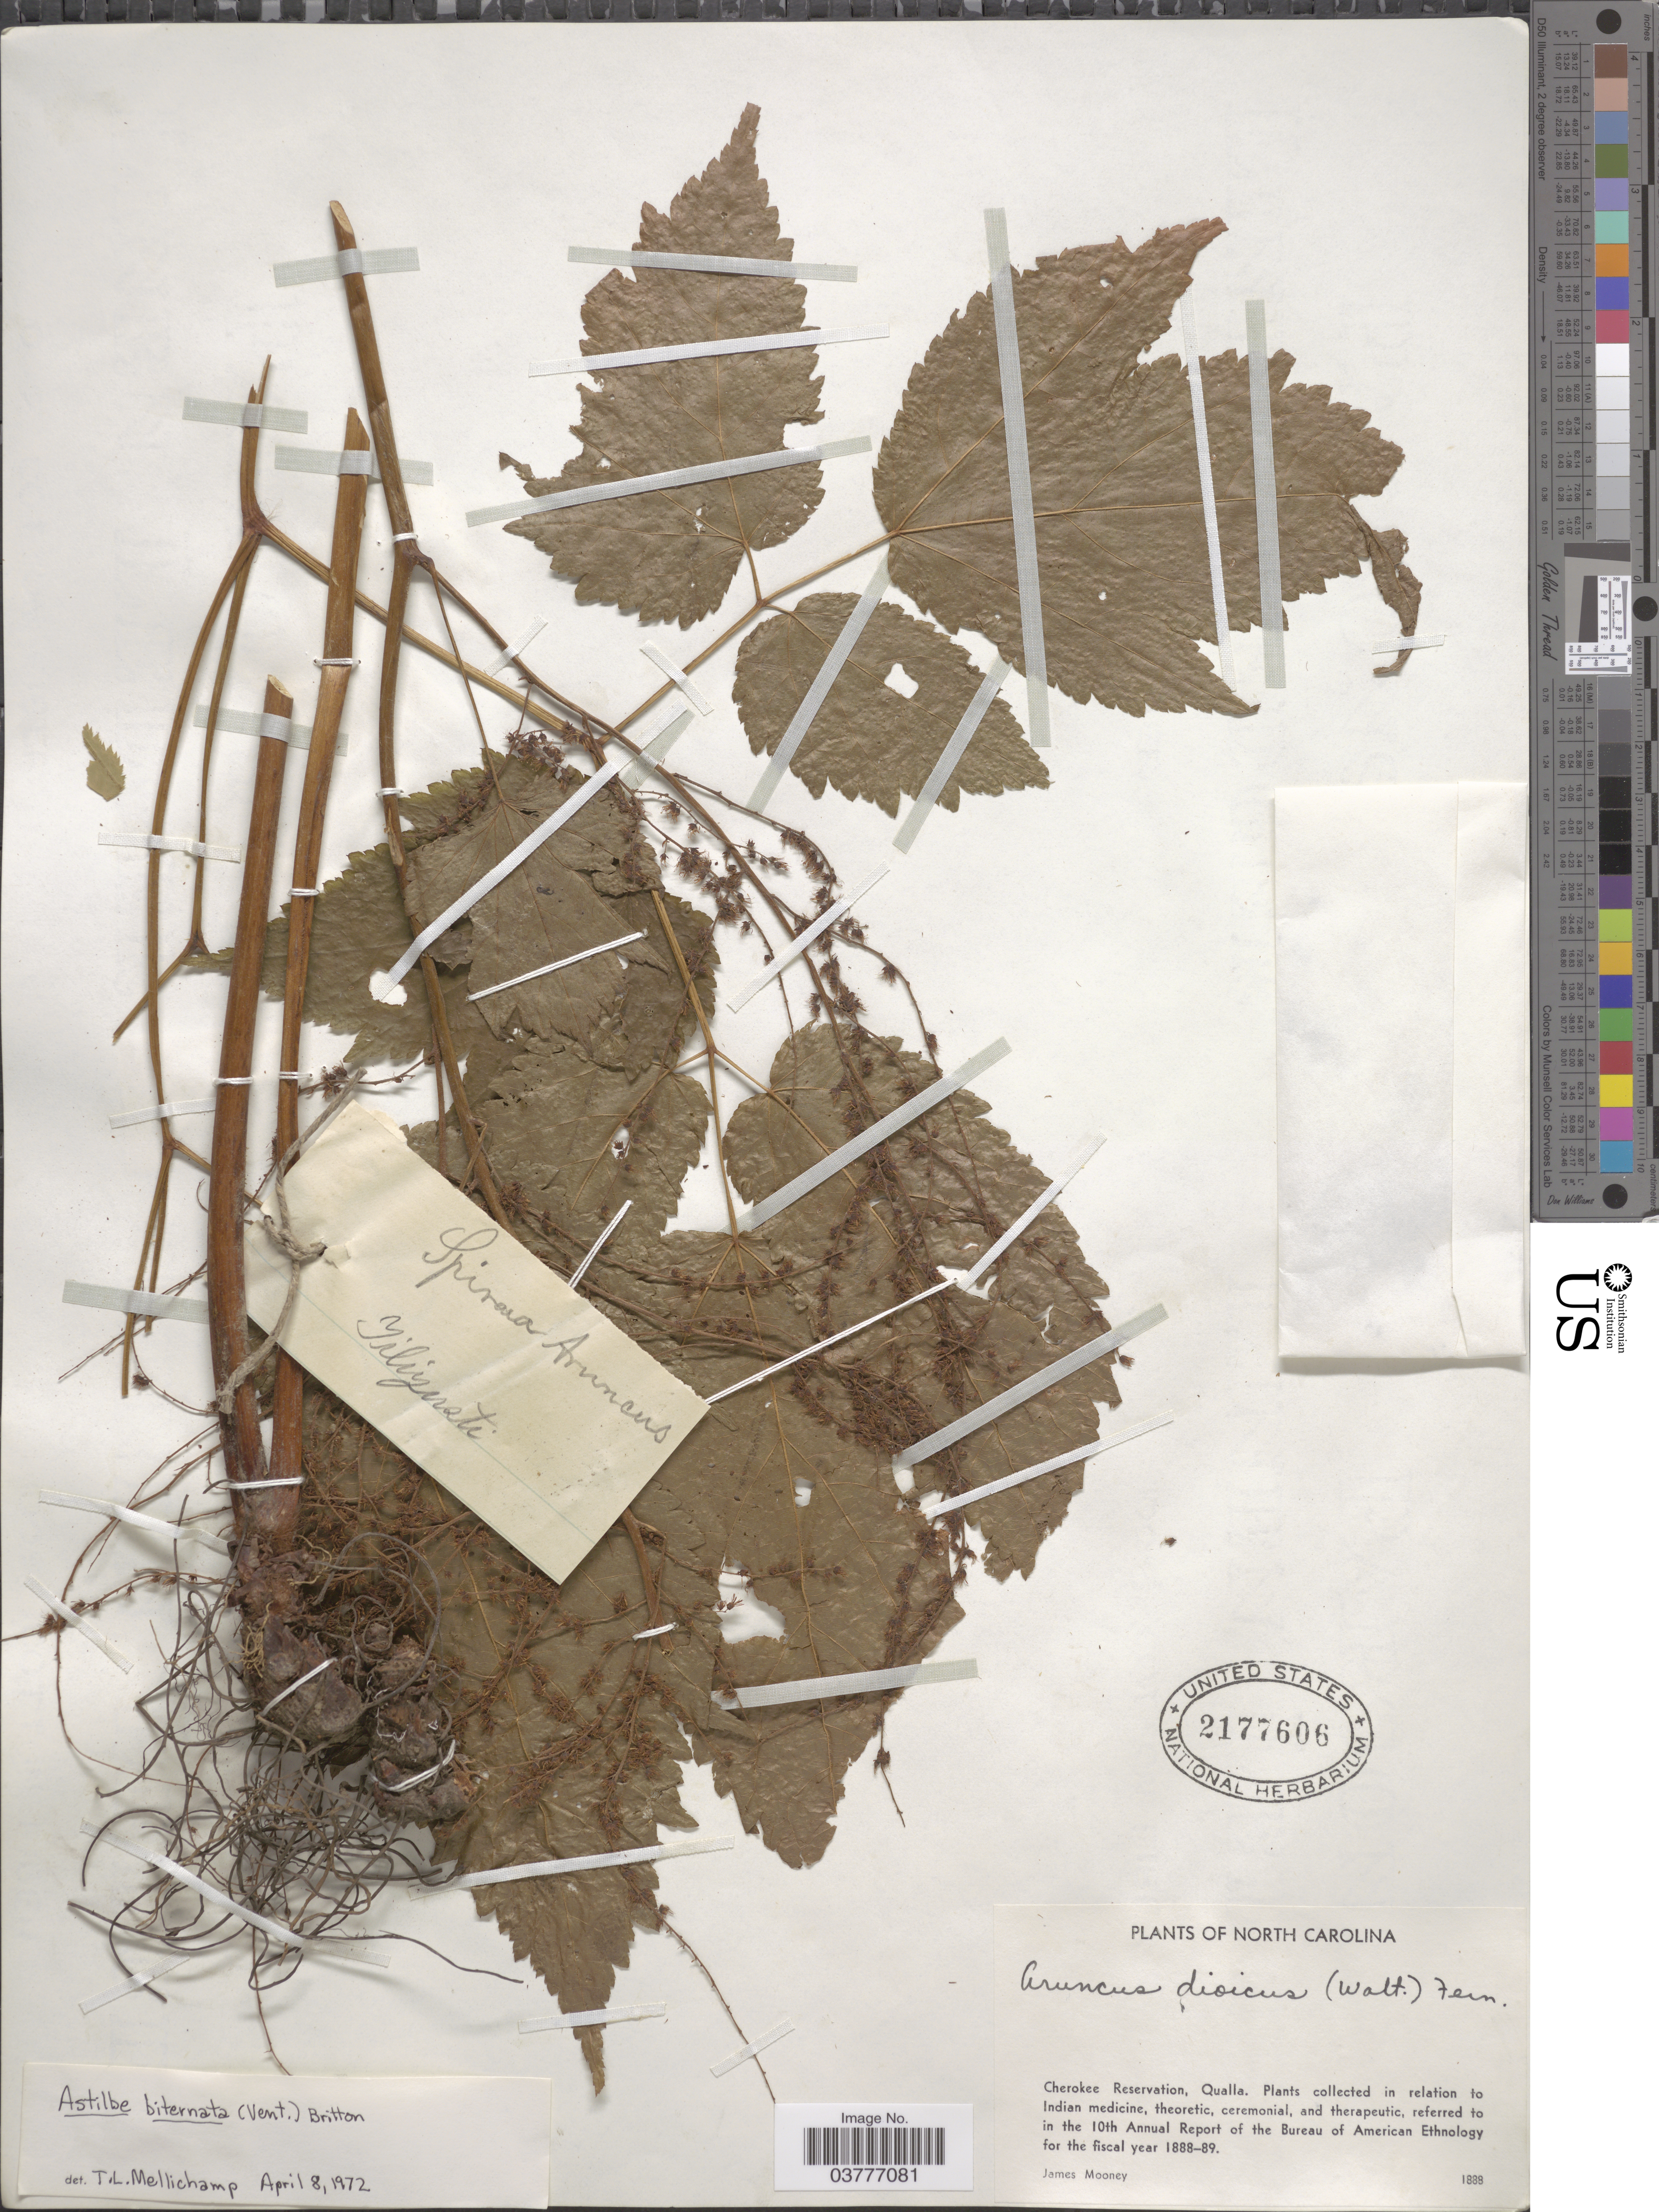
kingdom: Plantae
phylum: Tracheophyta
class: Magnoliopsida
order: Saxifragales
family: Saxifragaceae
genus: Astilbe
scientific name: Astilbe biternata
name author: (Vent.) Britton ex Kearney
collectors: J. Mooney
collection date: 1888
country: United States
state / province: North Carolina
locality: Cherokee Reservation, Qualla.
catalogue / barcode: US 2177606